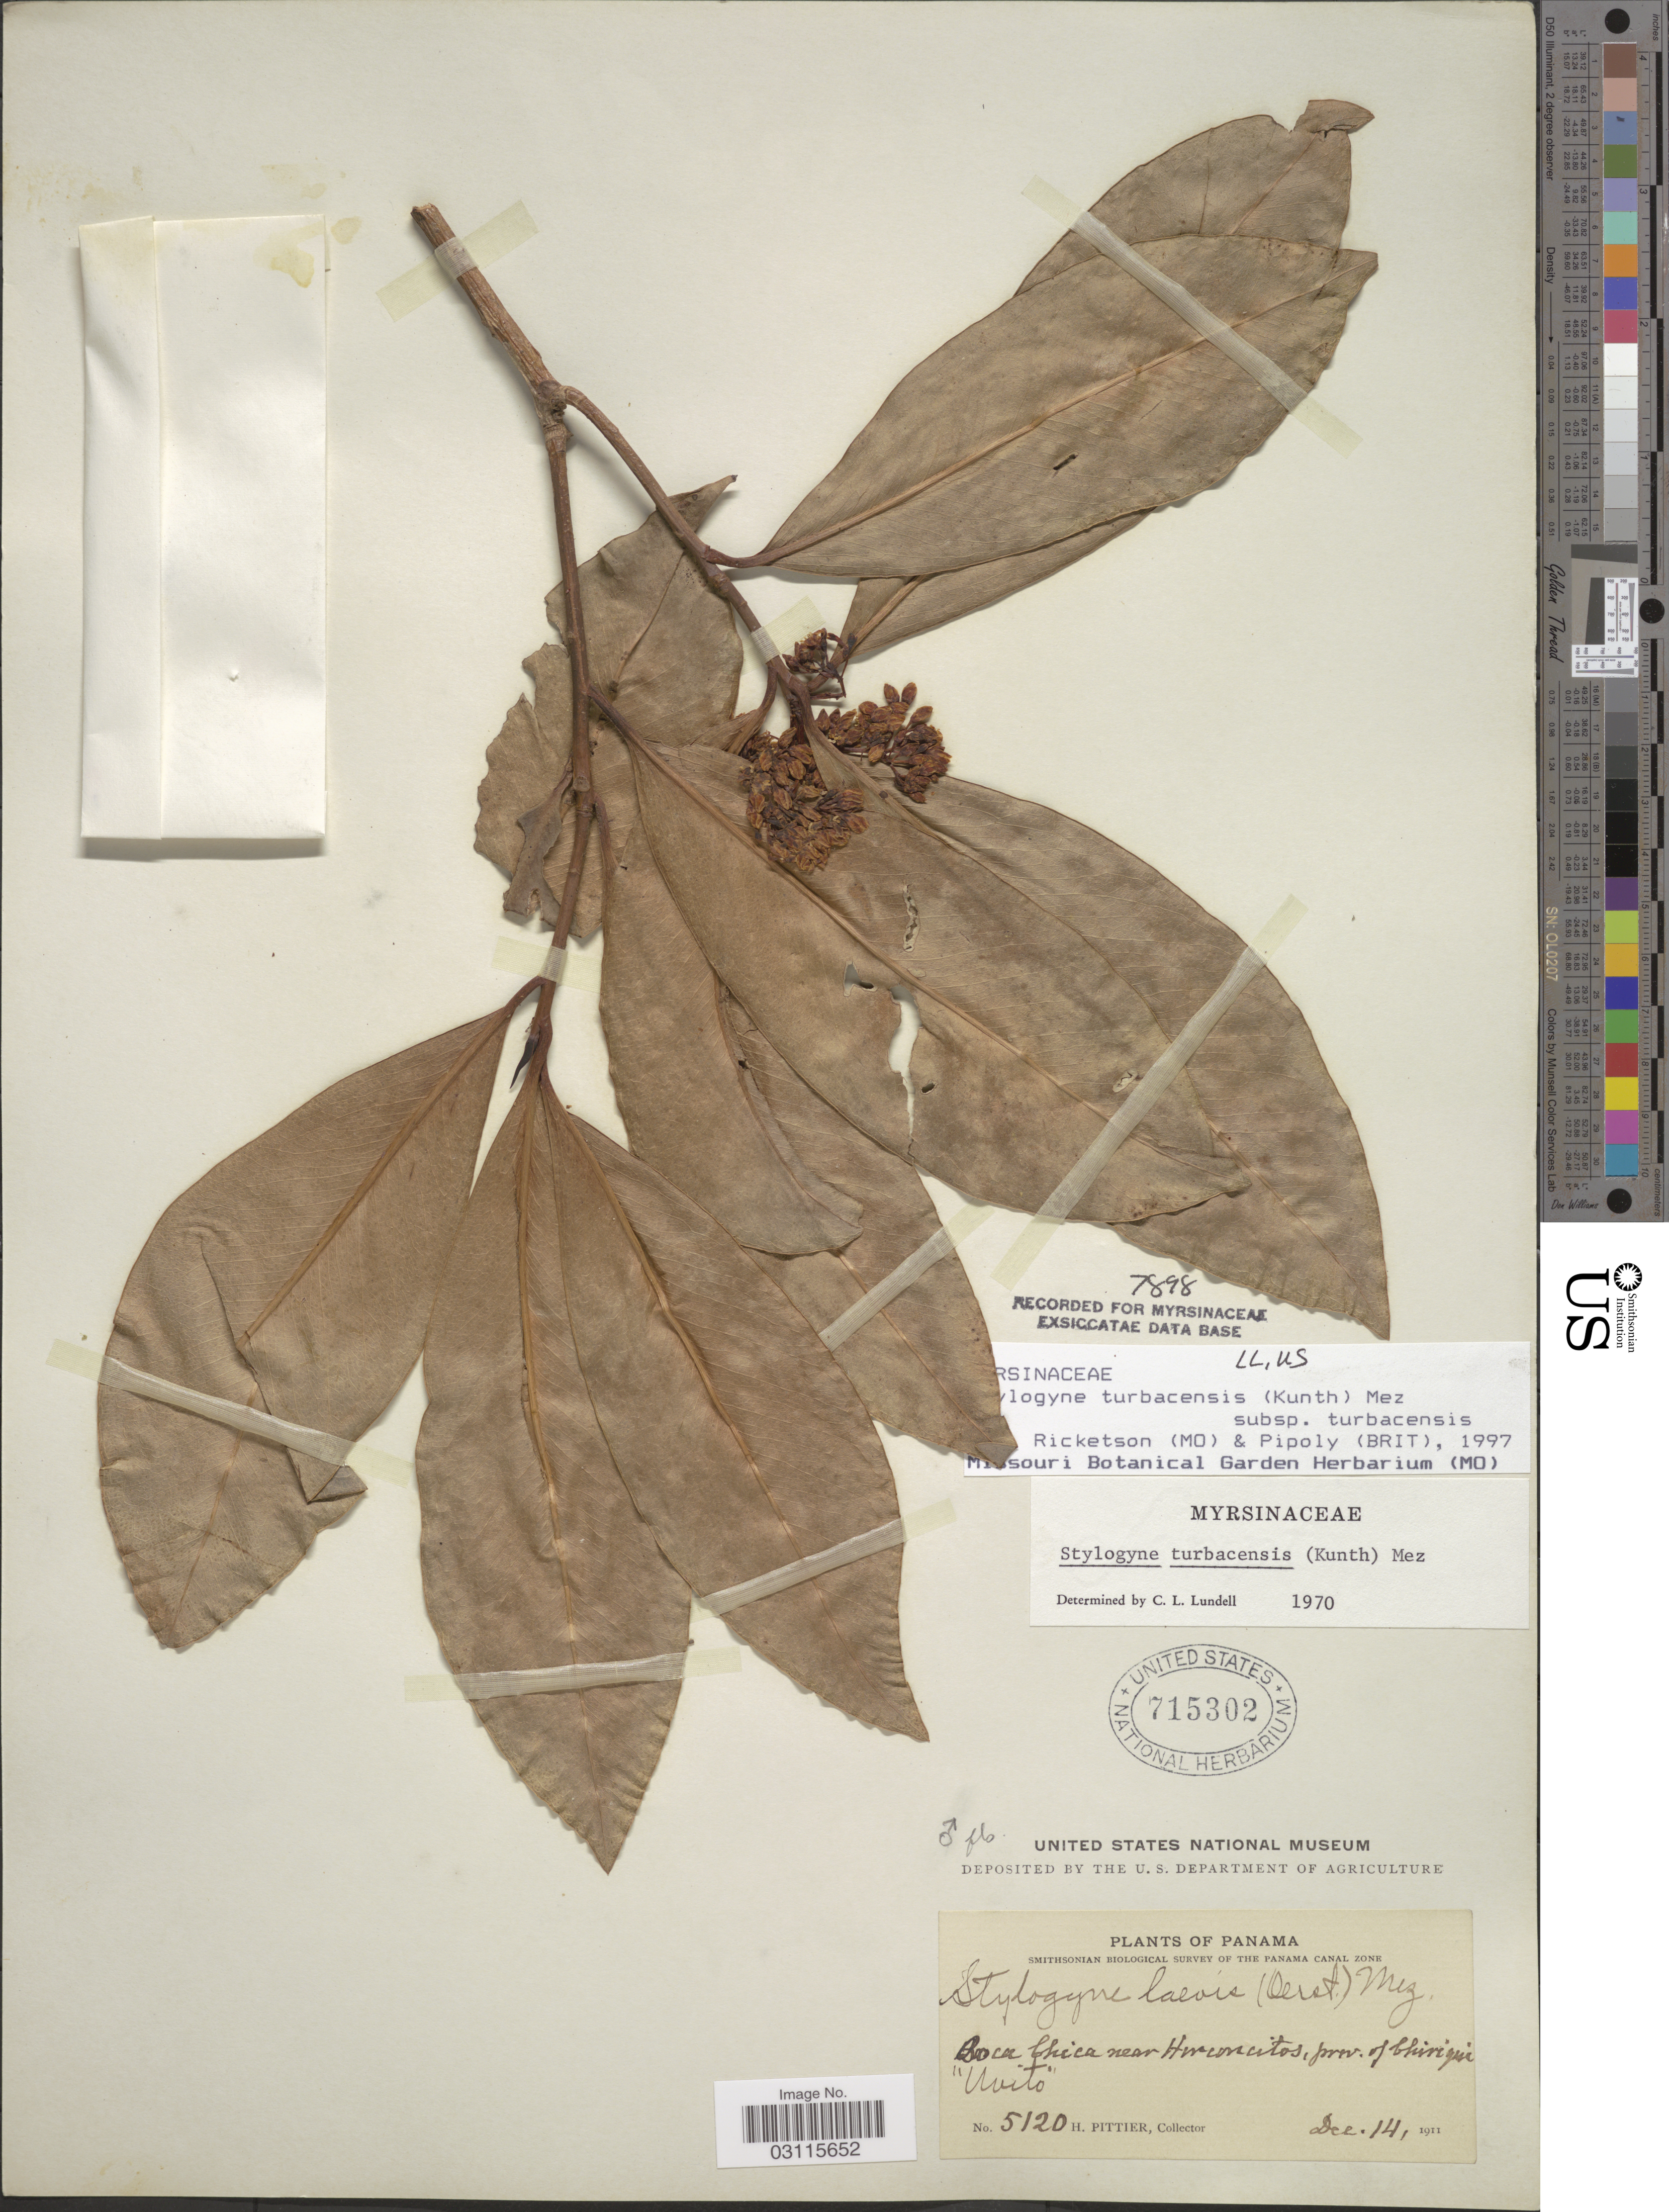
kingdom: Plantae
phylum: Tracheophyta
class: Magnoliopsida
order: Ericales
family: Primulaceae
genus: Stylogyne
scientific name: Stylogyne turbacensis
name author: (Kunth) Mez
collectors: H. F. Pittier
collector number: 5120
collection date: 1911-12-14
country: Panama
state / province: Chiriqui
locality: Boca Chica near Horconcitos, prov. of Chiriqui "Uvito".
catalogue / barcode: US 715302